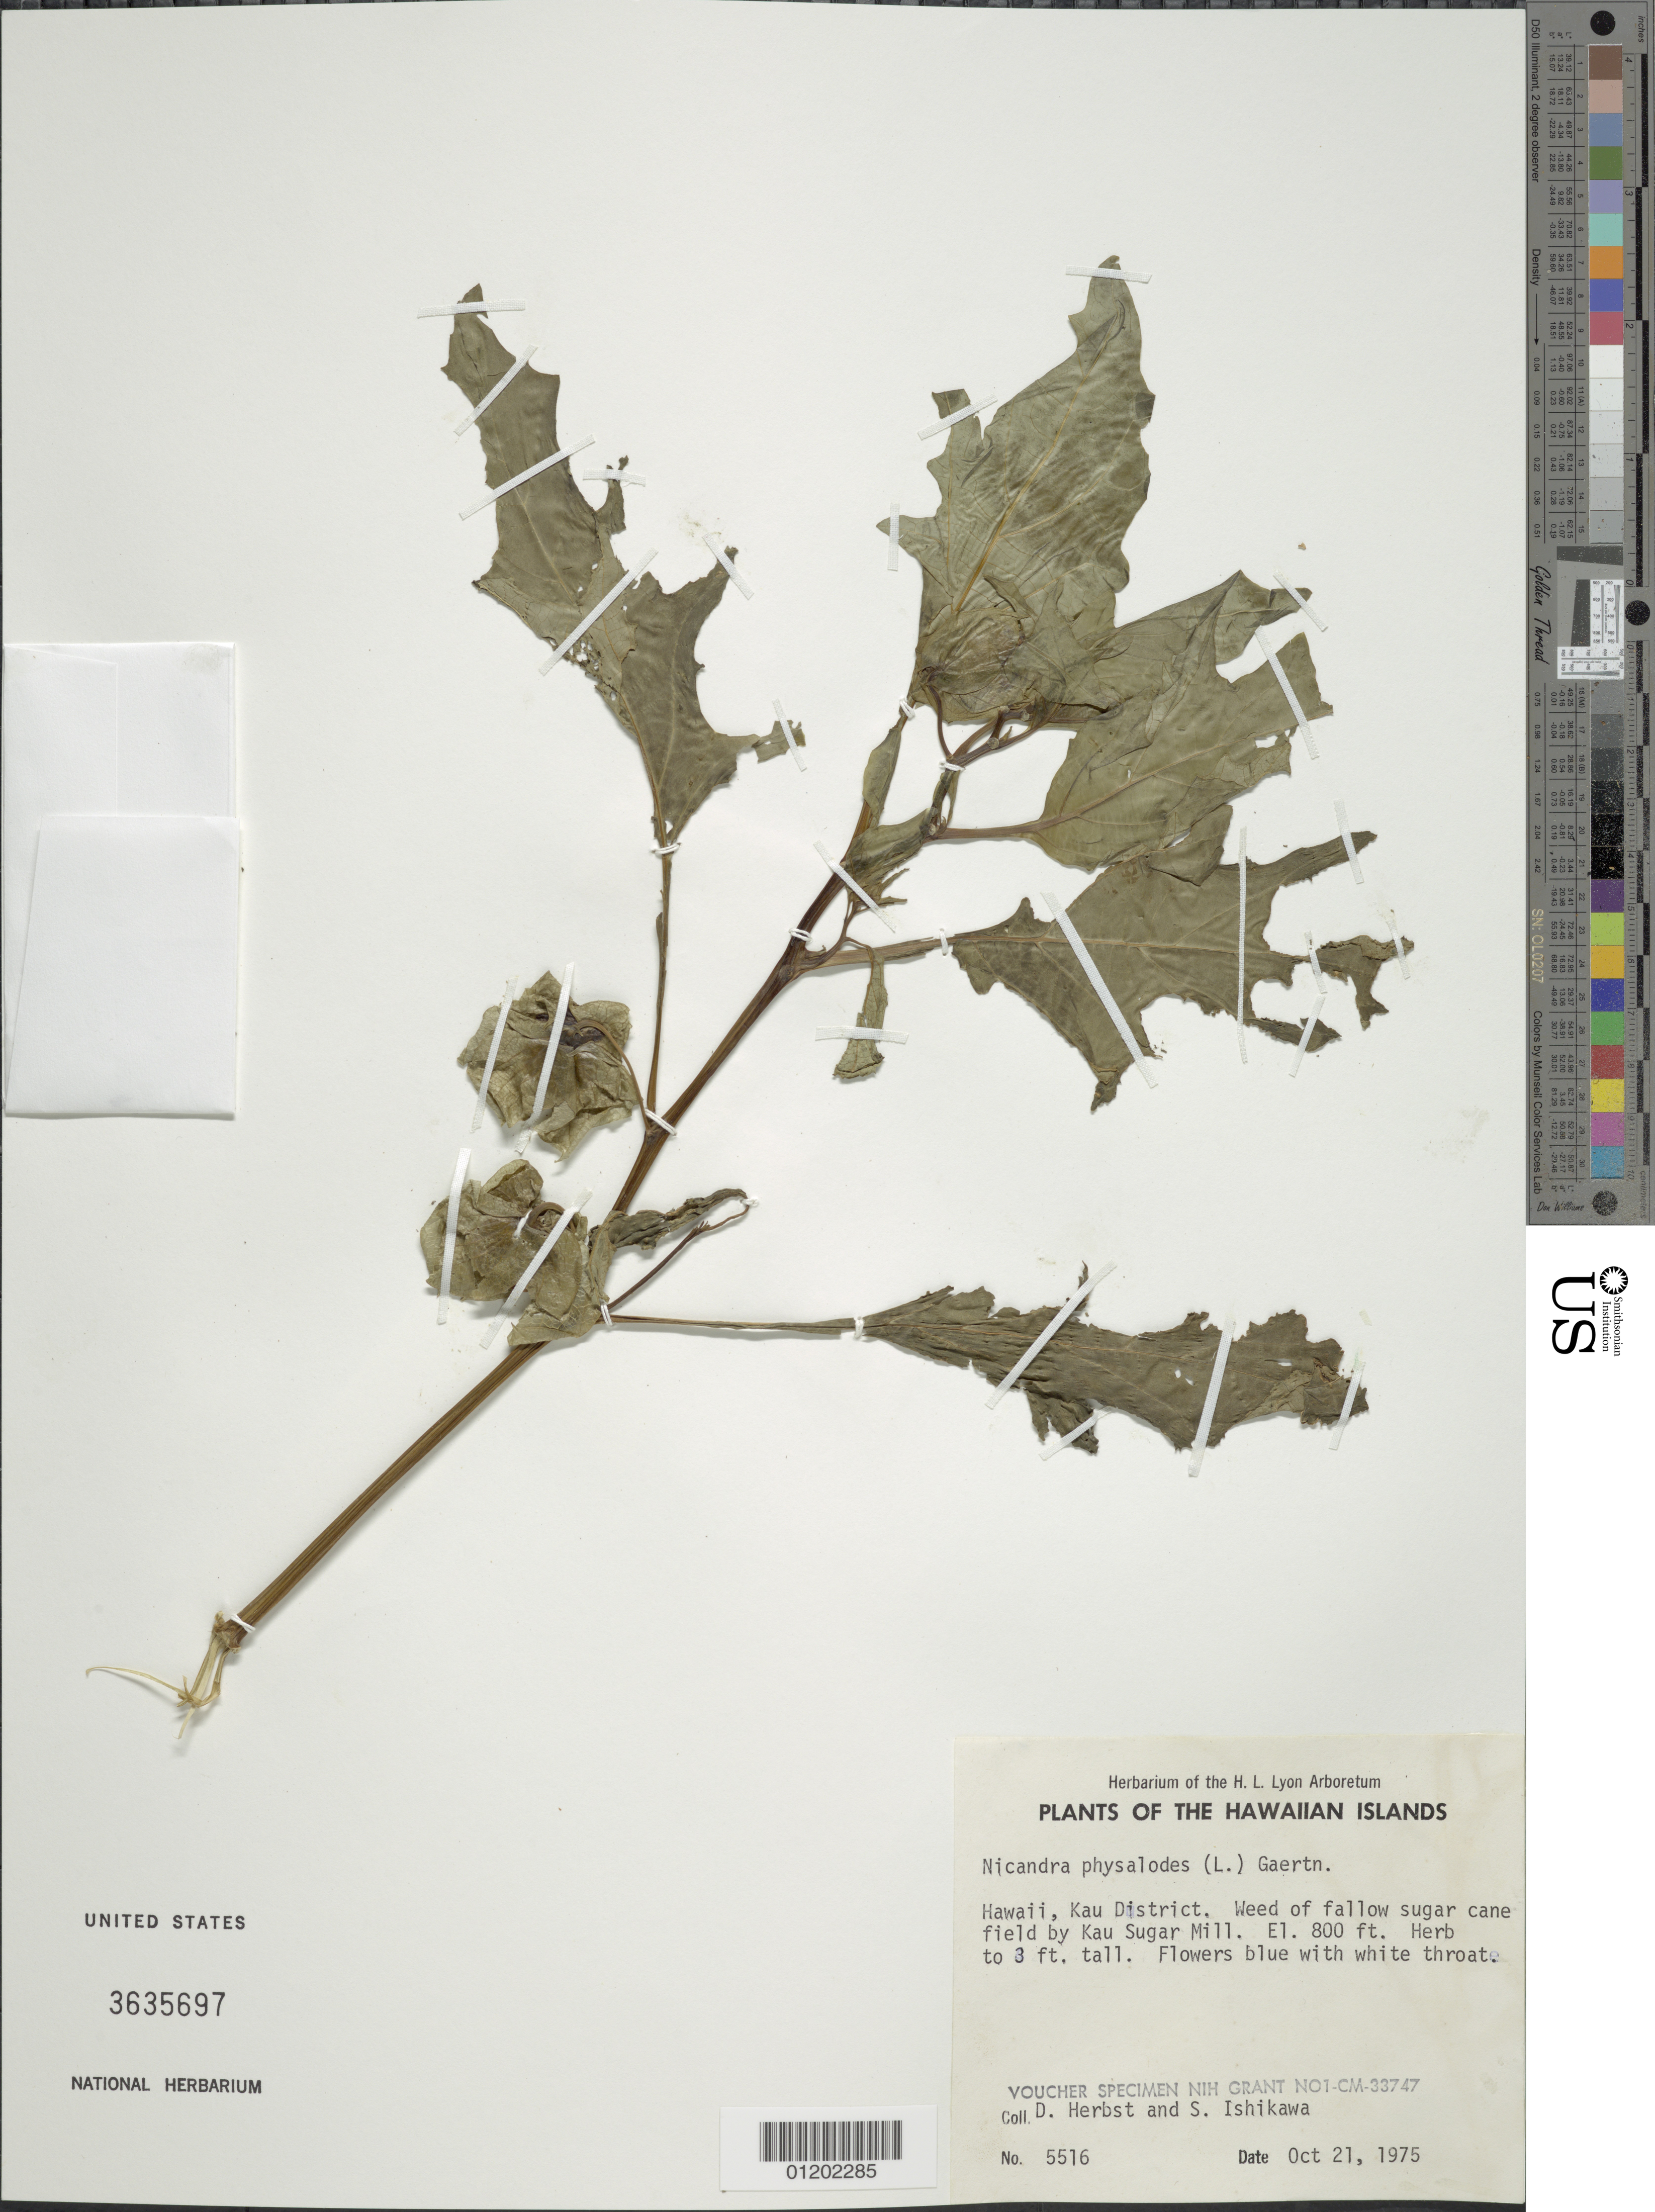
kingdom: Plantae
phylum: Tracheophyta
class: Magnoliopsida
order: Solanales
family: Solanaceae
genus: Nicandra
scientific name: Nicandra physalodes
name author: (L.) Gaertn.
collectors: D. R. Herbst & S. Ishikawa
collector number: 5516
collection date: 1975-10-21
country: United States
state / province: Hawaii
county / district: Hawaii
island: Hawaii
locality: Kau District, fallow sugar cane field by Kau Sugar Mill.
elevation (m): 244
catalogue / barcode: US 3635697